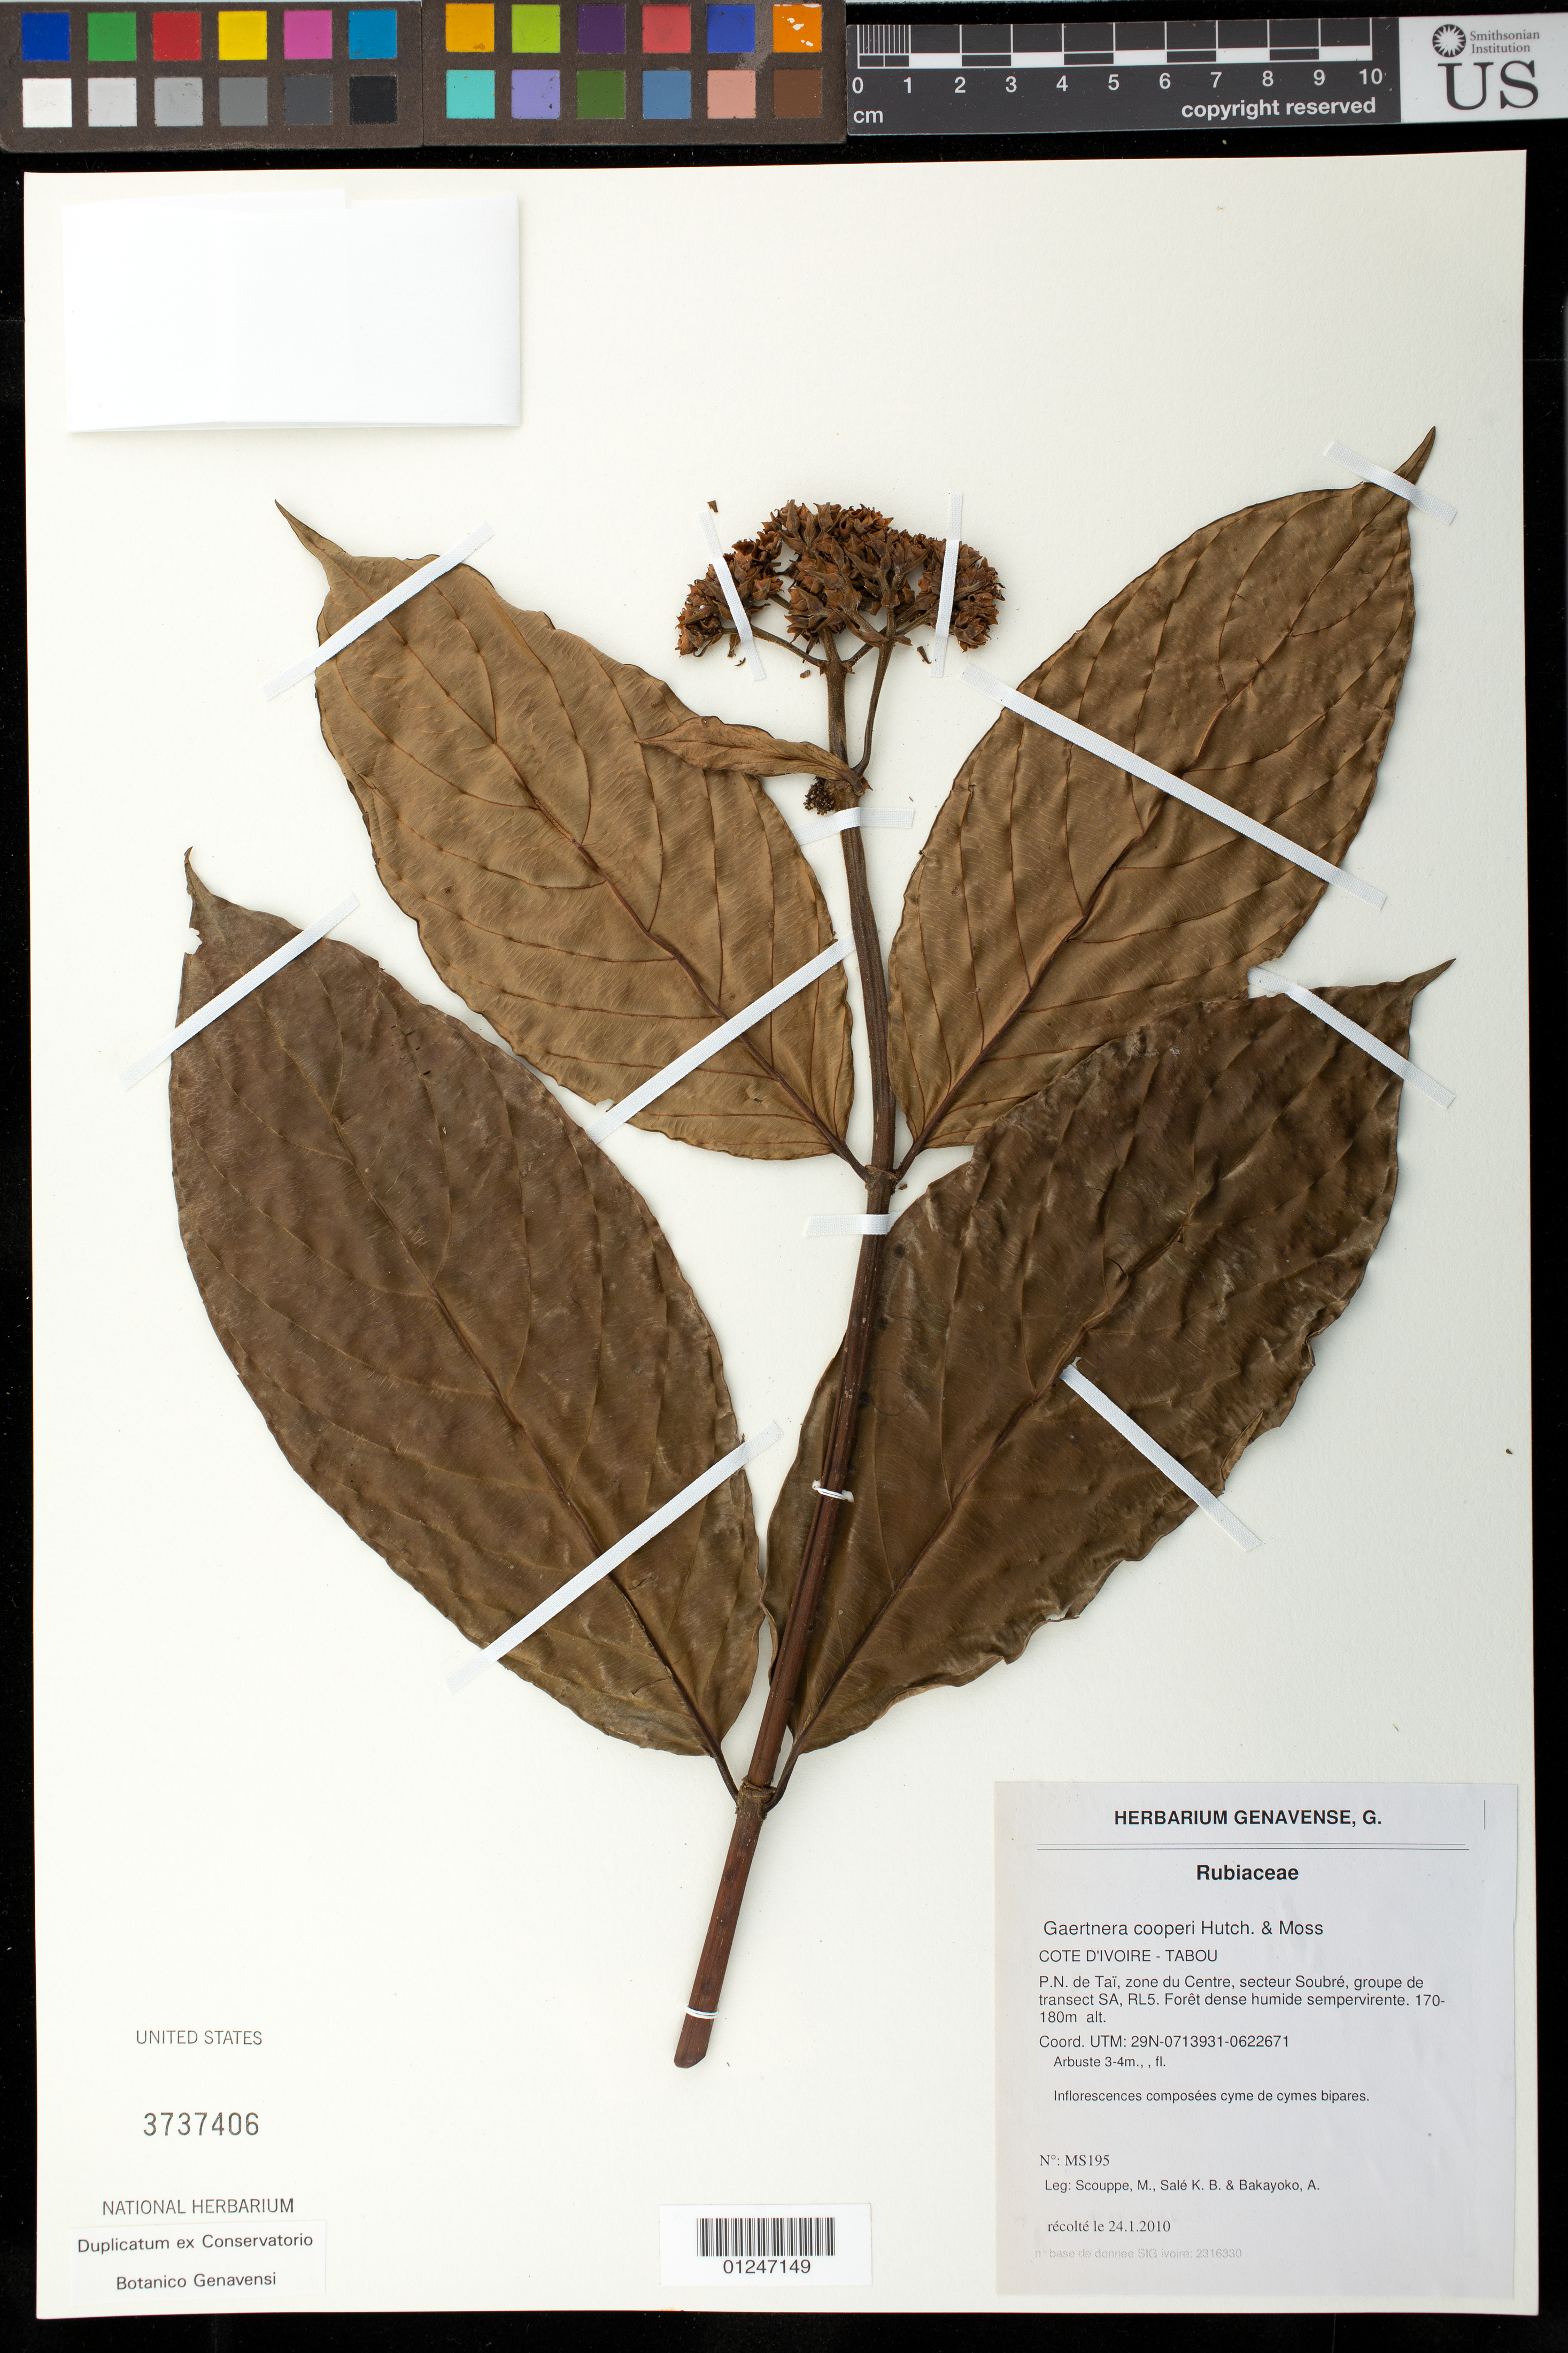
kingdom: Plantae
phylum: Tracheophyta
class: Magnoliopsida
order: Gentianales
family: Rubiaceae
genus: Gaertnera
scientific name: Gaertnera cooperi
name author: Hutch. & Moss in Hutch. & Dalziel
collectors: M. Scouppe, K. Sale & A. Bakayoko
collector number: MS195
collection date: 2010-01-24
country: Ivory Coast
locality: Côte d'Ivoire- TABOU. P.N. de Tai, Zone du Centre, secteur Soubre, groupe de transect SA, RL5.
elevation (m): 170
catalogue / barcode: US 3737406